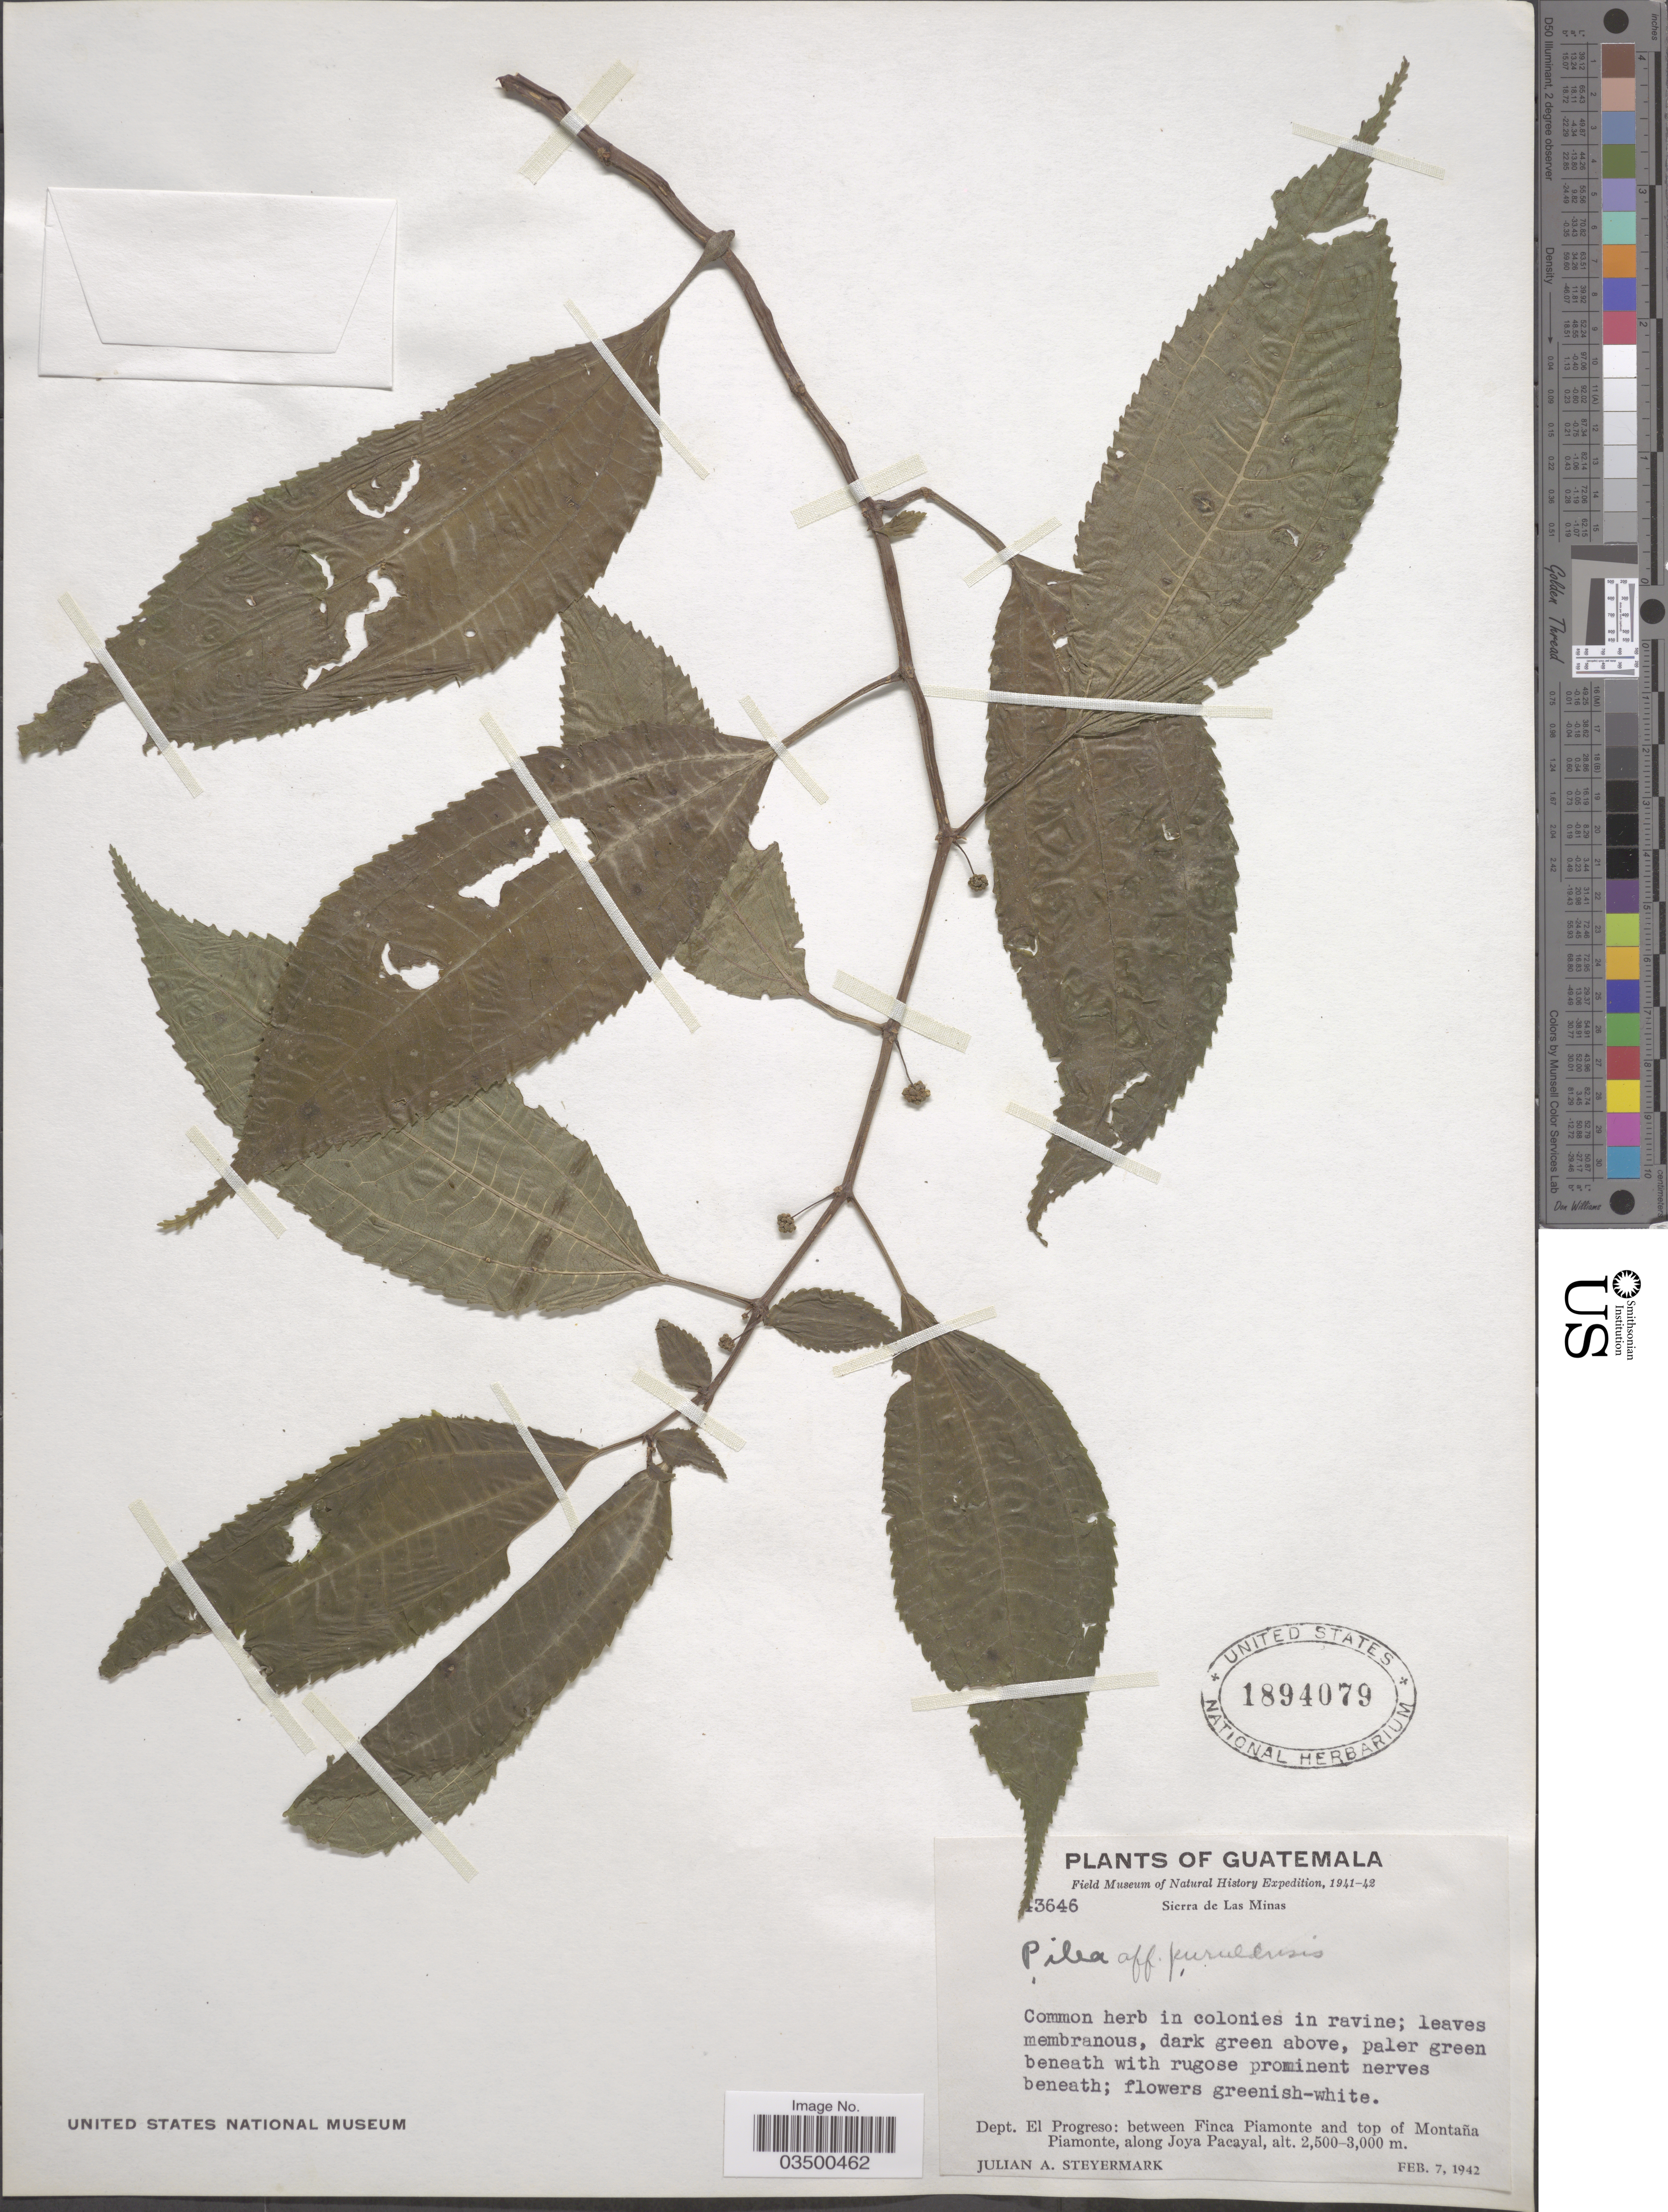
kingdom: Plantae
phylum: Tracheophyta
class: Magnoliopsida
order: Rosales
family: Urticaceae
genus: Pilea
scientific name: Pilea purulensis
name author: Donn. Sm.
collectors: J. Steyermark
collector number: !3646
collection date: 1942-02-07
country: Guatemala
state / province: El Progreso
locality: Sierra de Las Minas. Dept. El Progreso: between Finca Piamonte and top of Montaña Piamonte, along Joya Pacayal.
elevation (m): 2500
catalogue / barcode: US 1894079